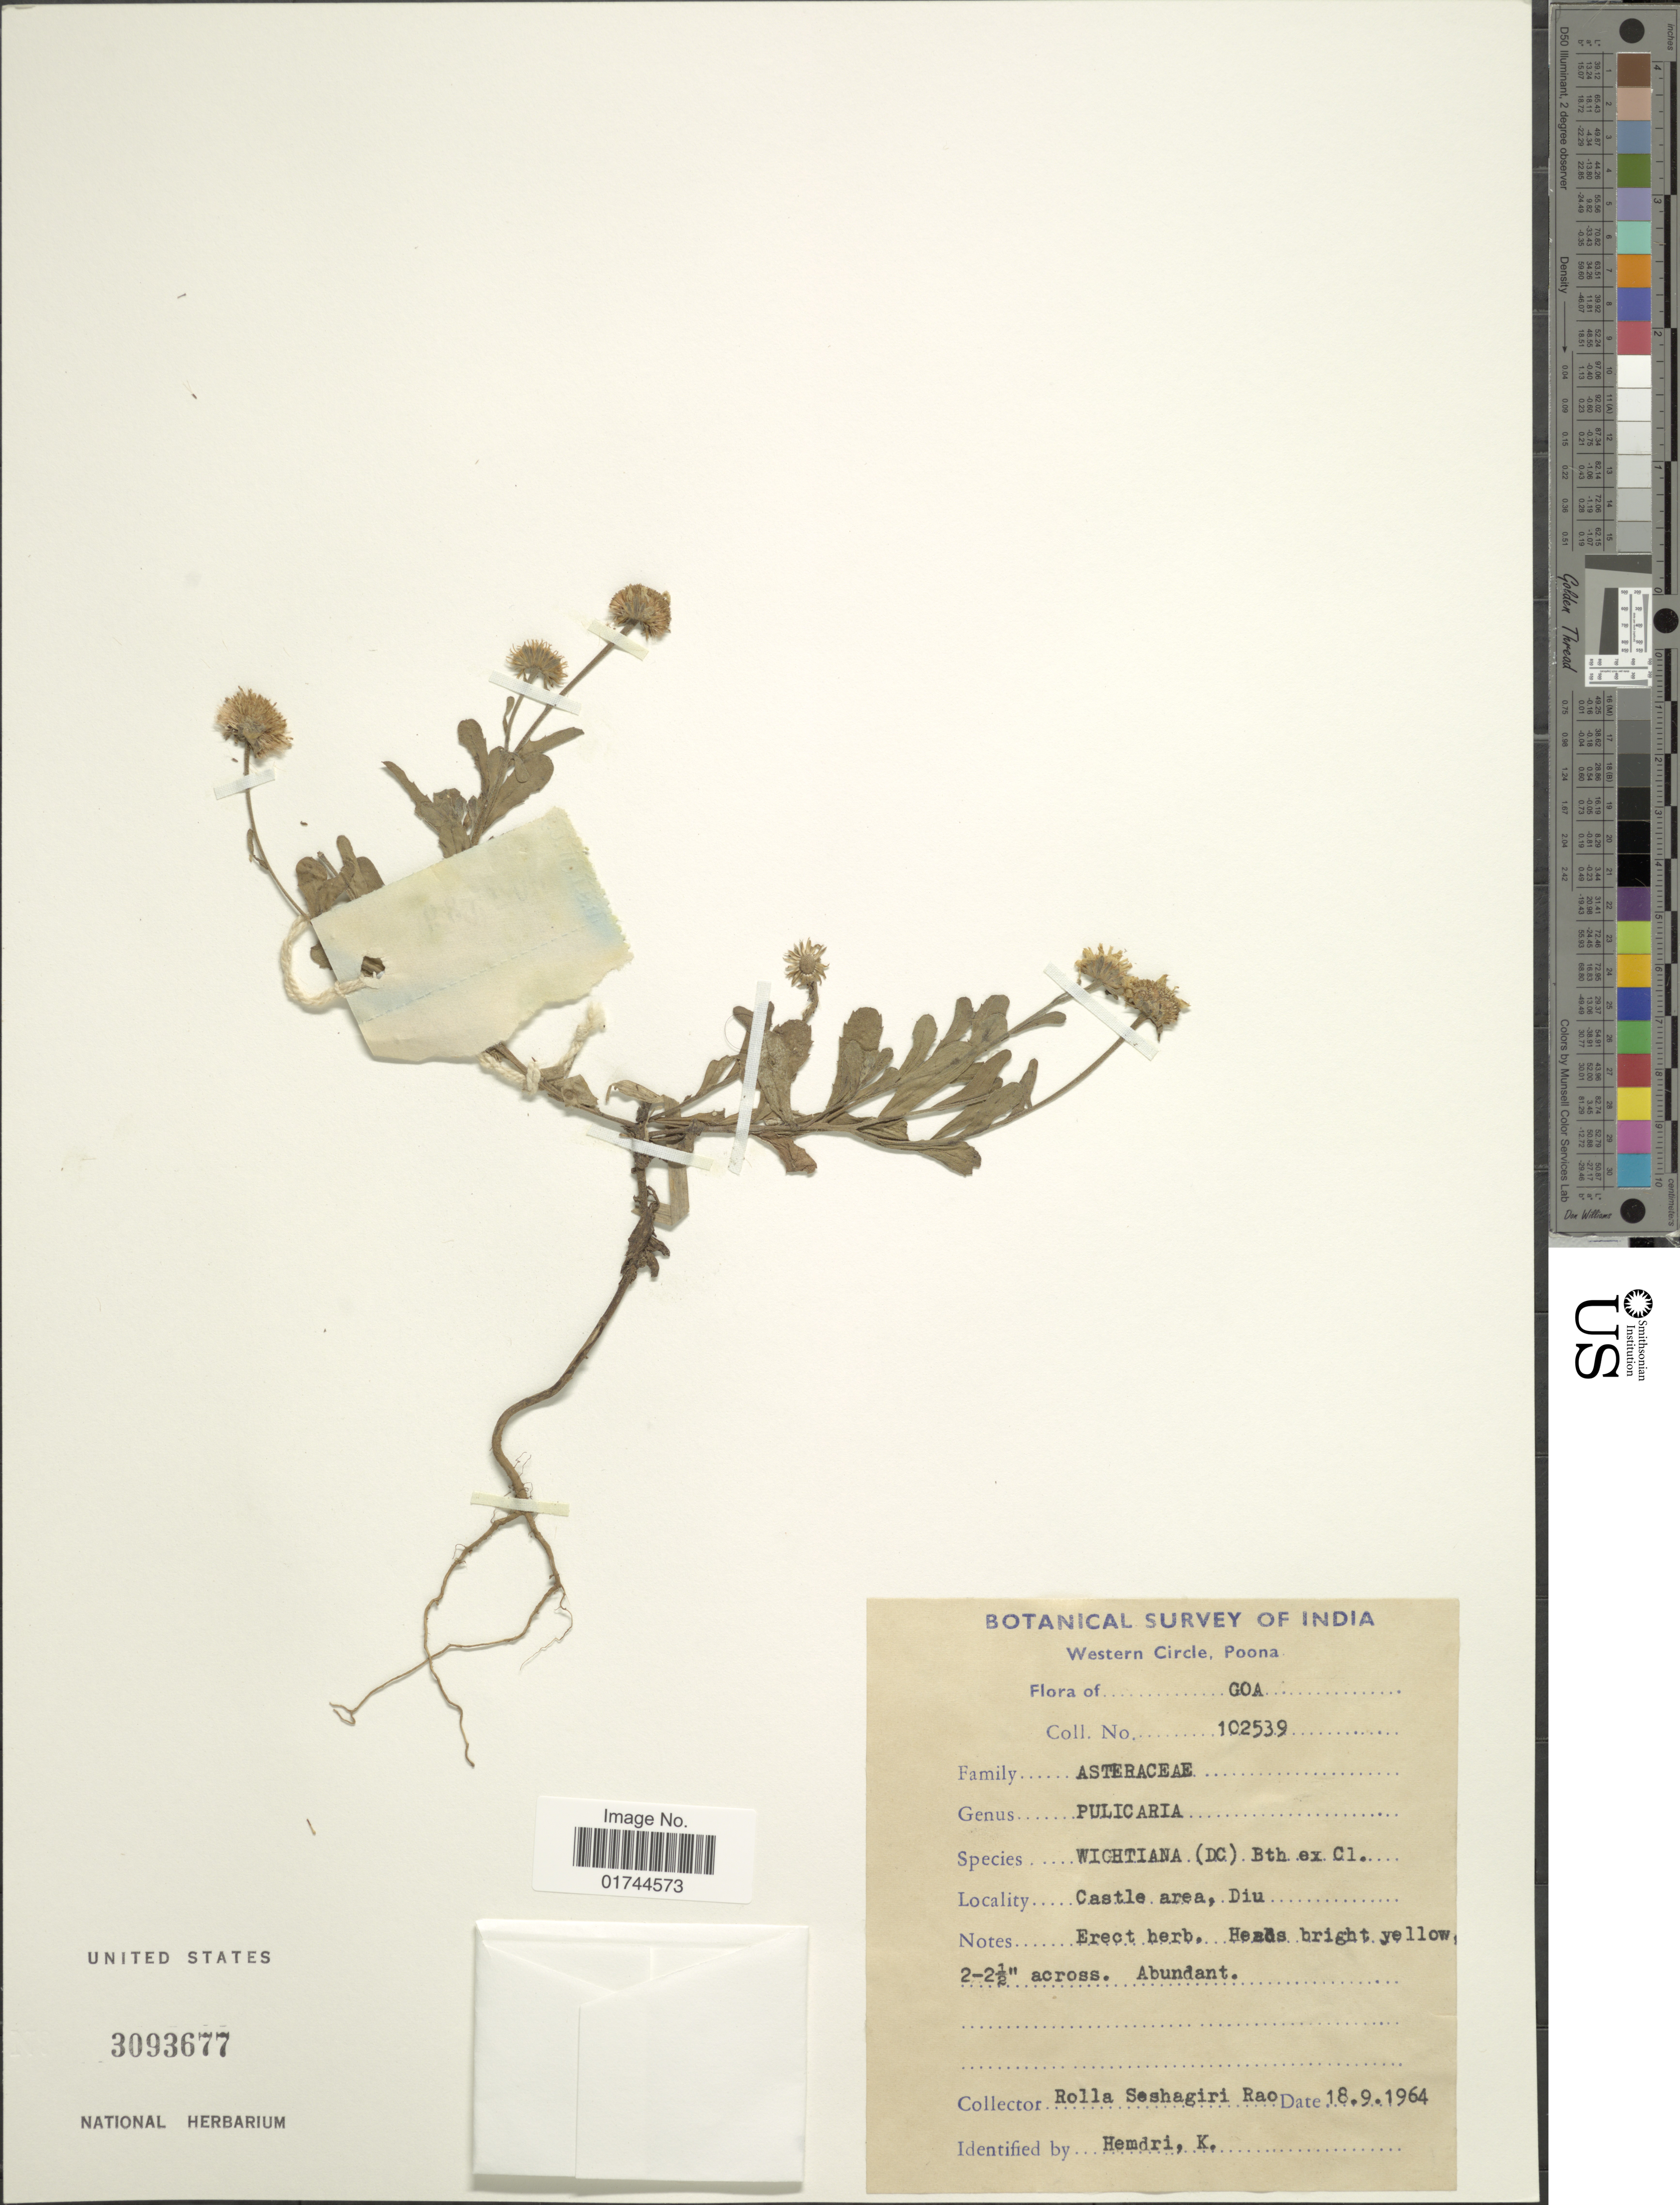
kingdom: Plantae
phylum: Tracheophyta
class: Magnoliopsida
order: Asterales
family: Asteraceae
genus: Pulicaria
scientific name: Pulicaria wightiana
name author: (DC.) C.B. Clarke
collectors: R. S. Rao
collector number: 102539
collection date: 1964-09-18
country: India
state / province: Goa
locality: Castle area, Diu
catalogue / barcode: US 3093677